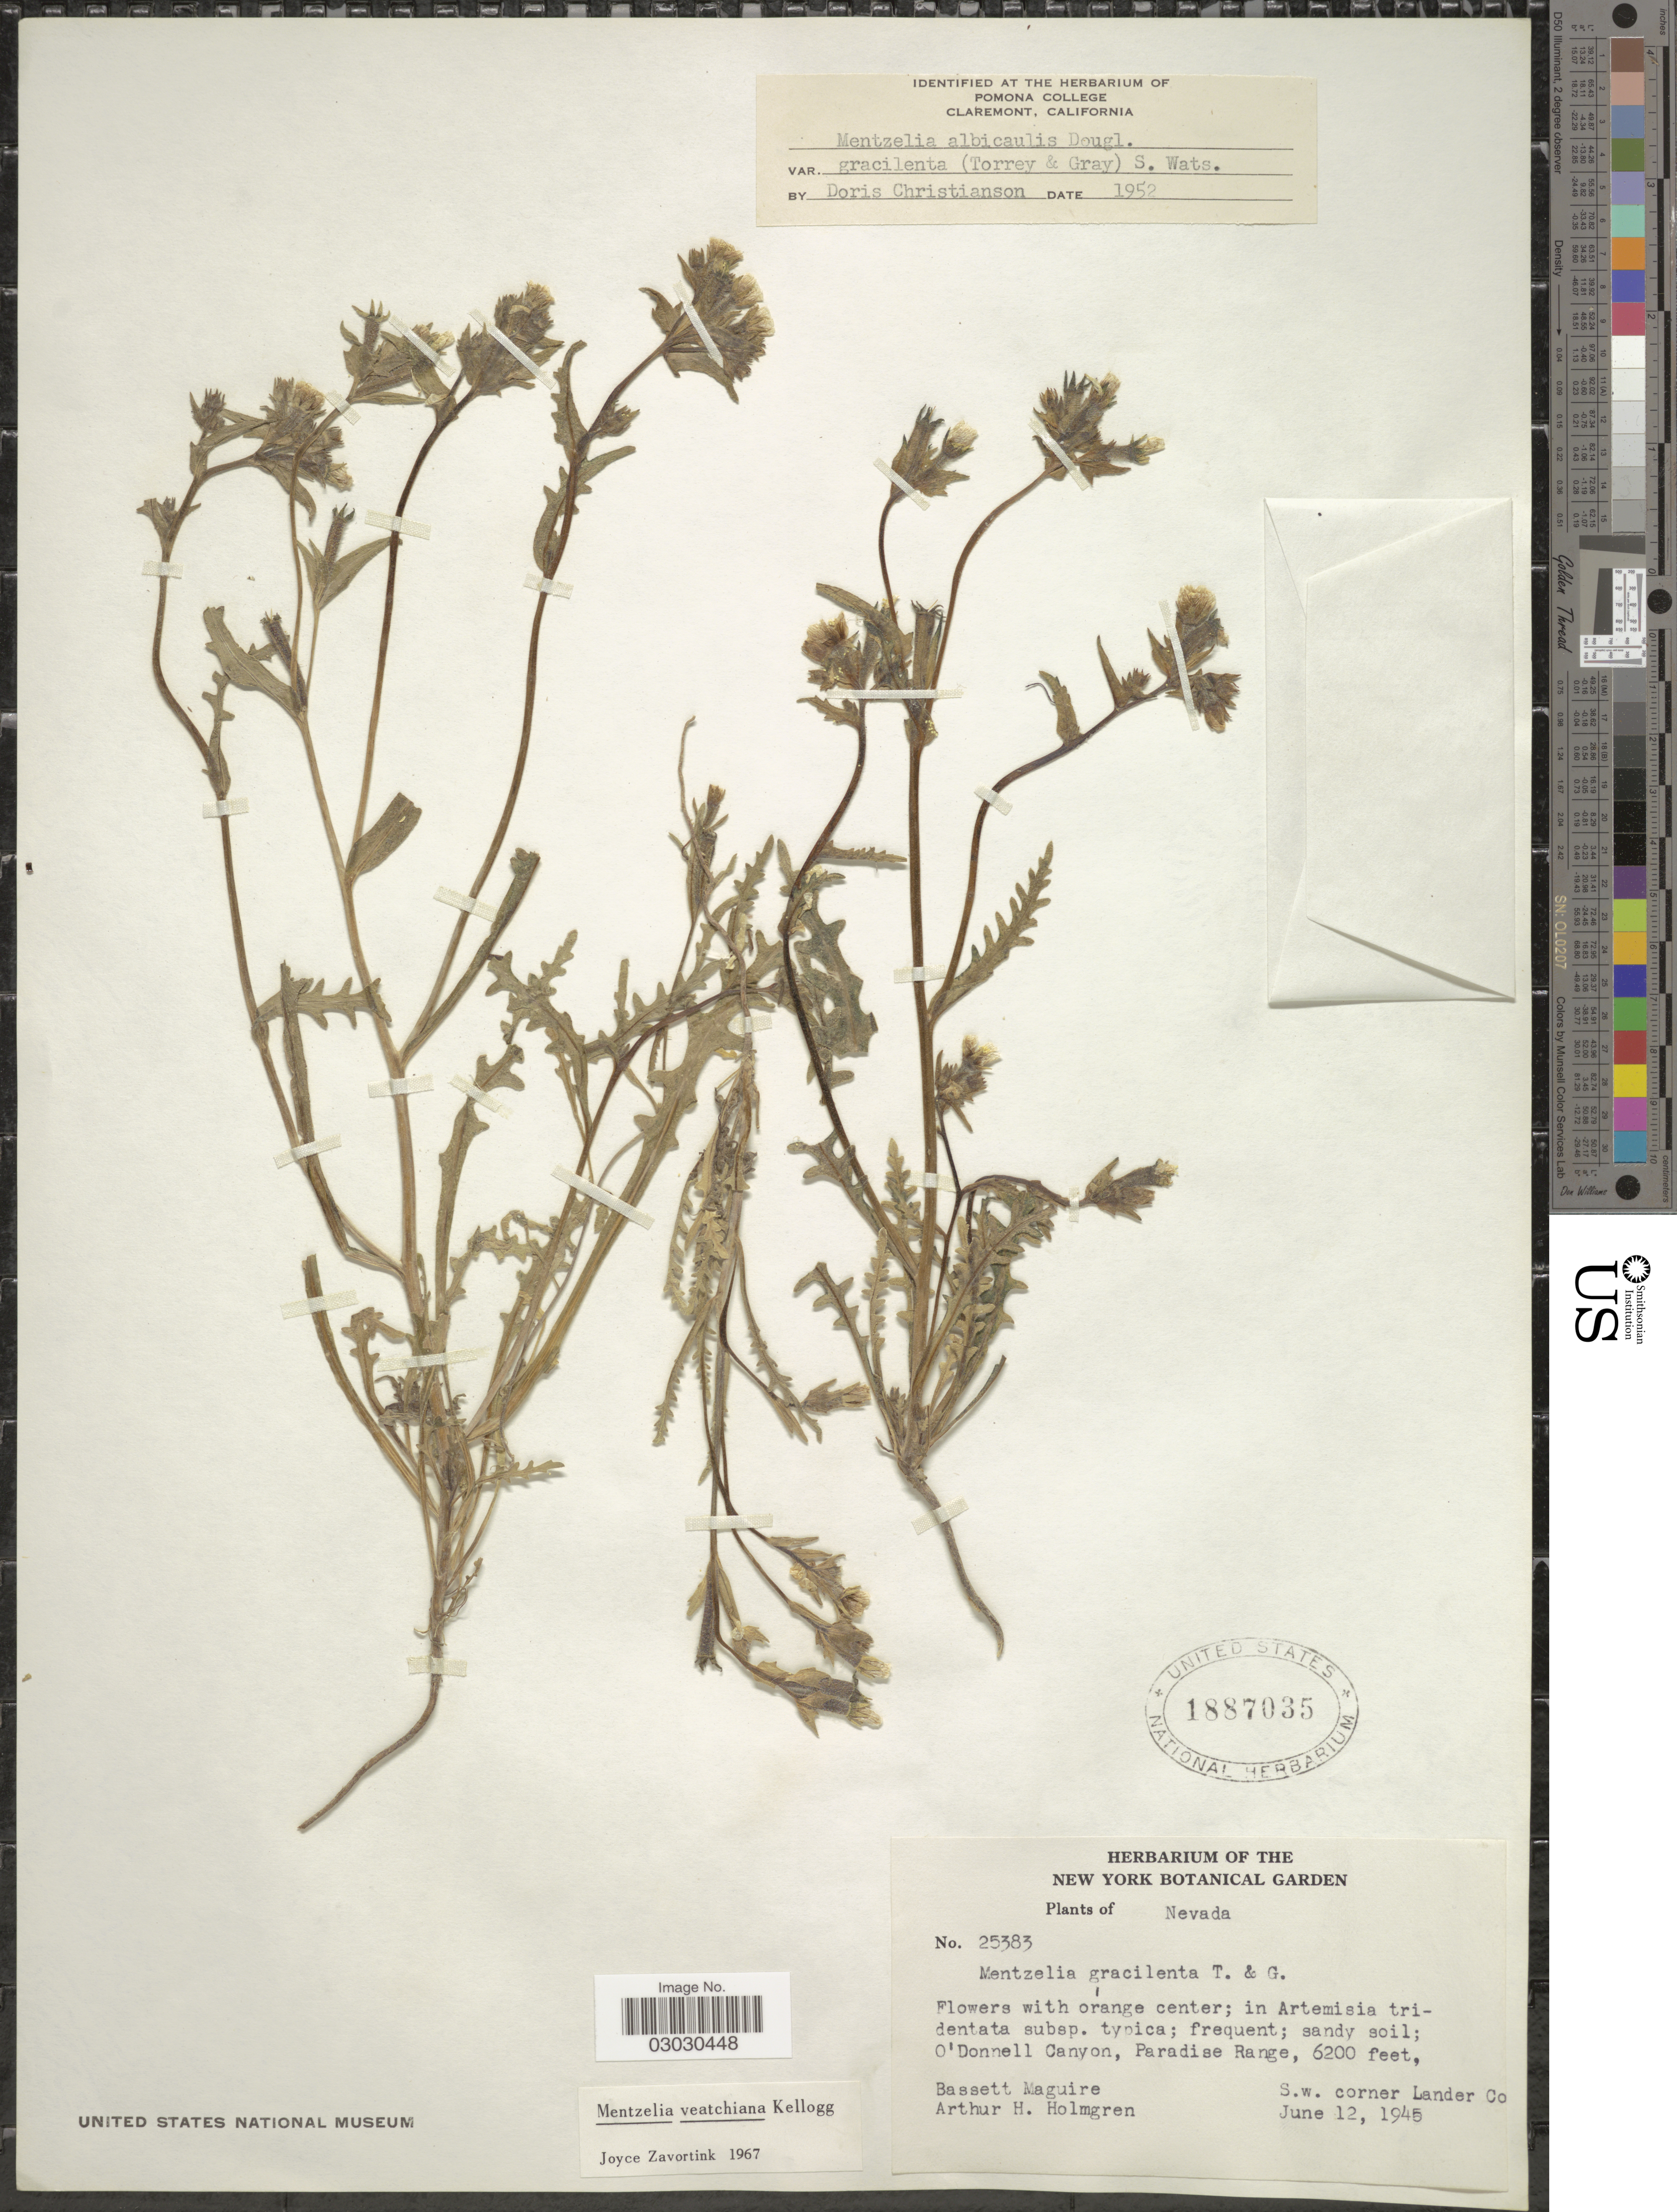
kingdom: Plantae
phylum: Tracheophyta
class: Magnoliopsida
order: Cornales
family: Loasaceae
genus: Mentzelia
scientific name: Mentzelia veatchiana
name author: Kellogg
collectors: B. Maguire & A. H. Holmgren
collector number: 25383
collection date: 1945-06-12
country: United States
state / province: Nevada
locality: Sandy soil; O'Donnell Canyon, Paradise Range. S.w. corner Lander Co.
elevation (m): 1890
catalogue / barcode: US 1887035